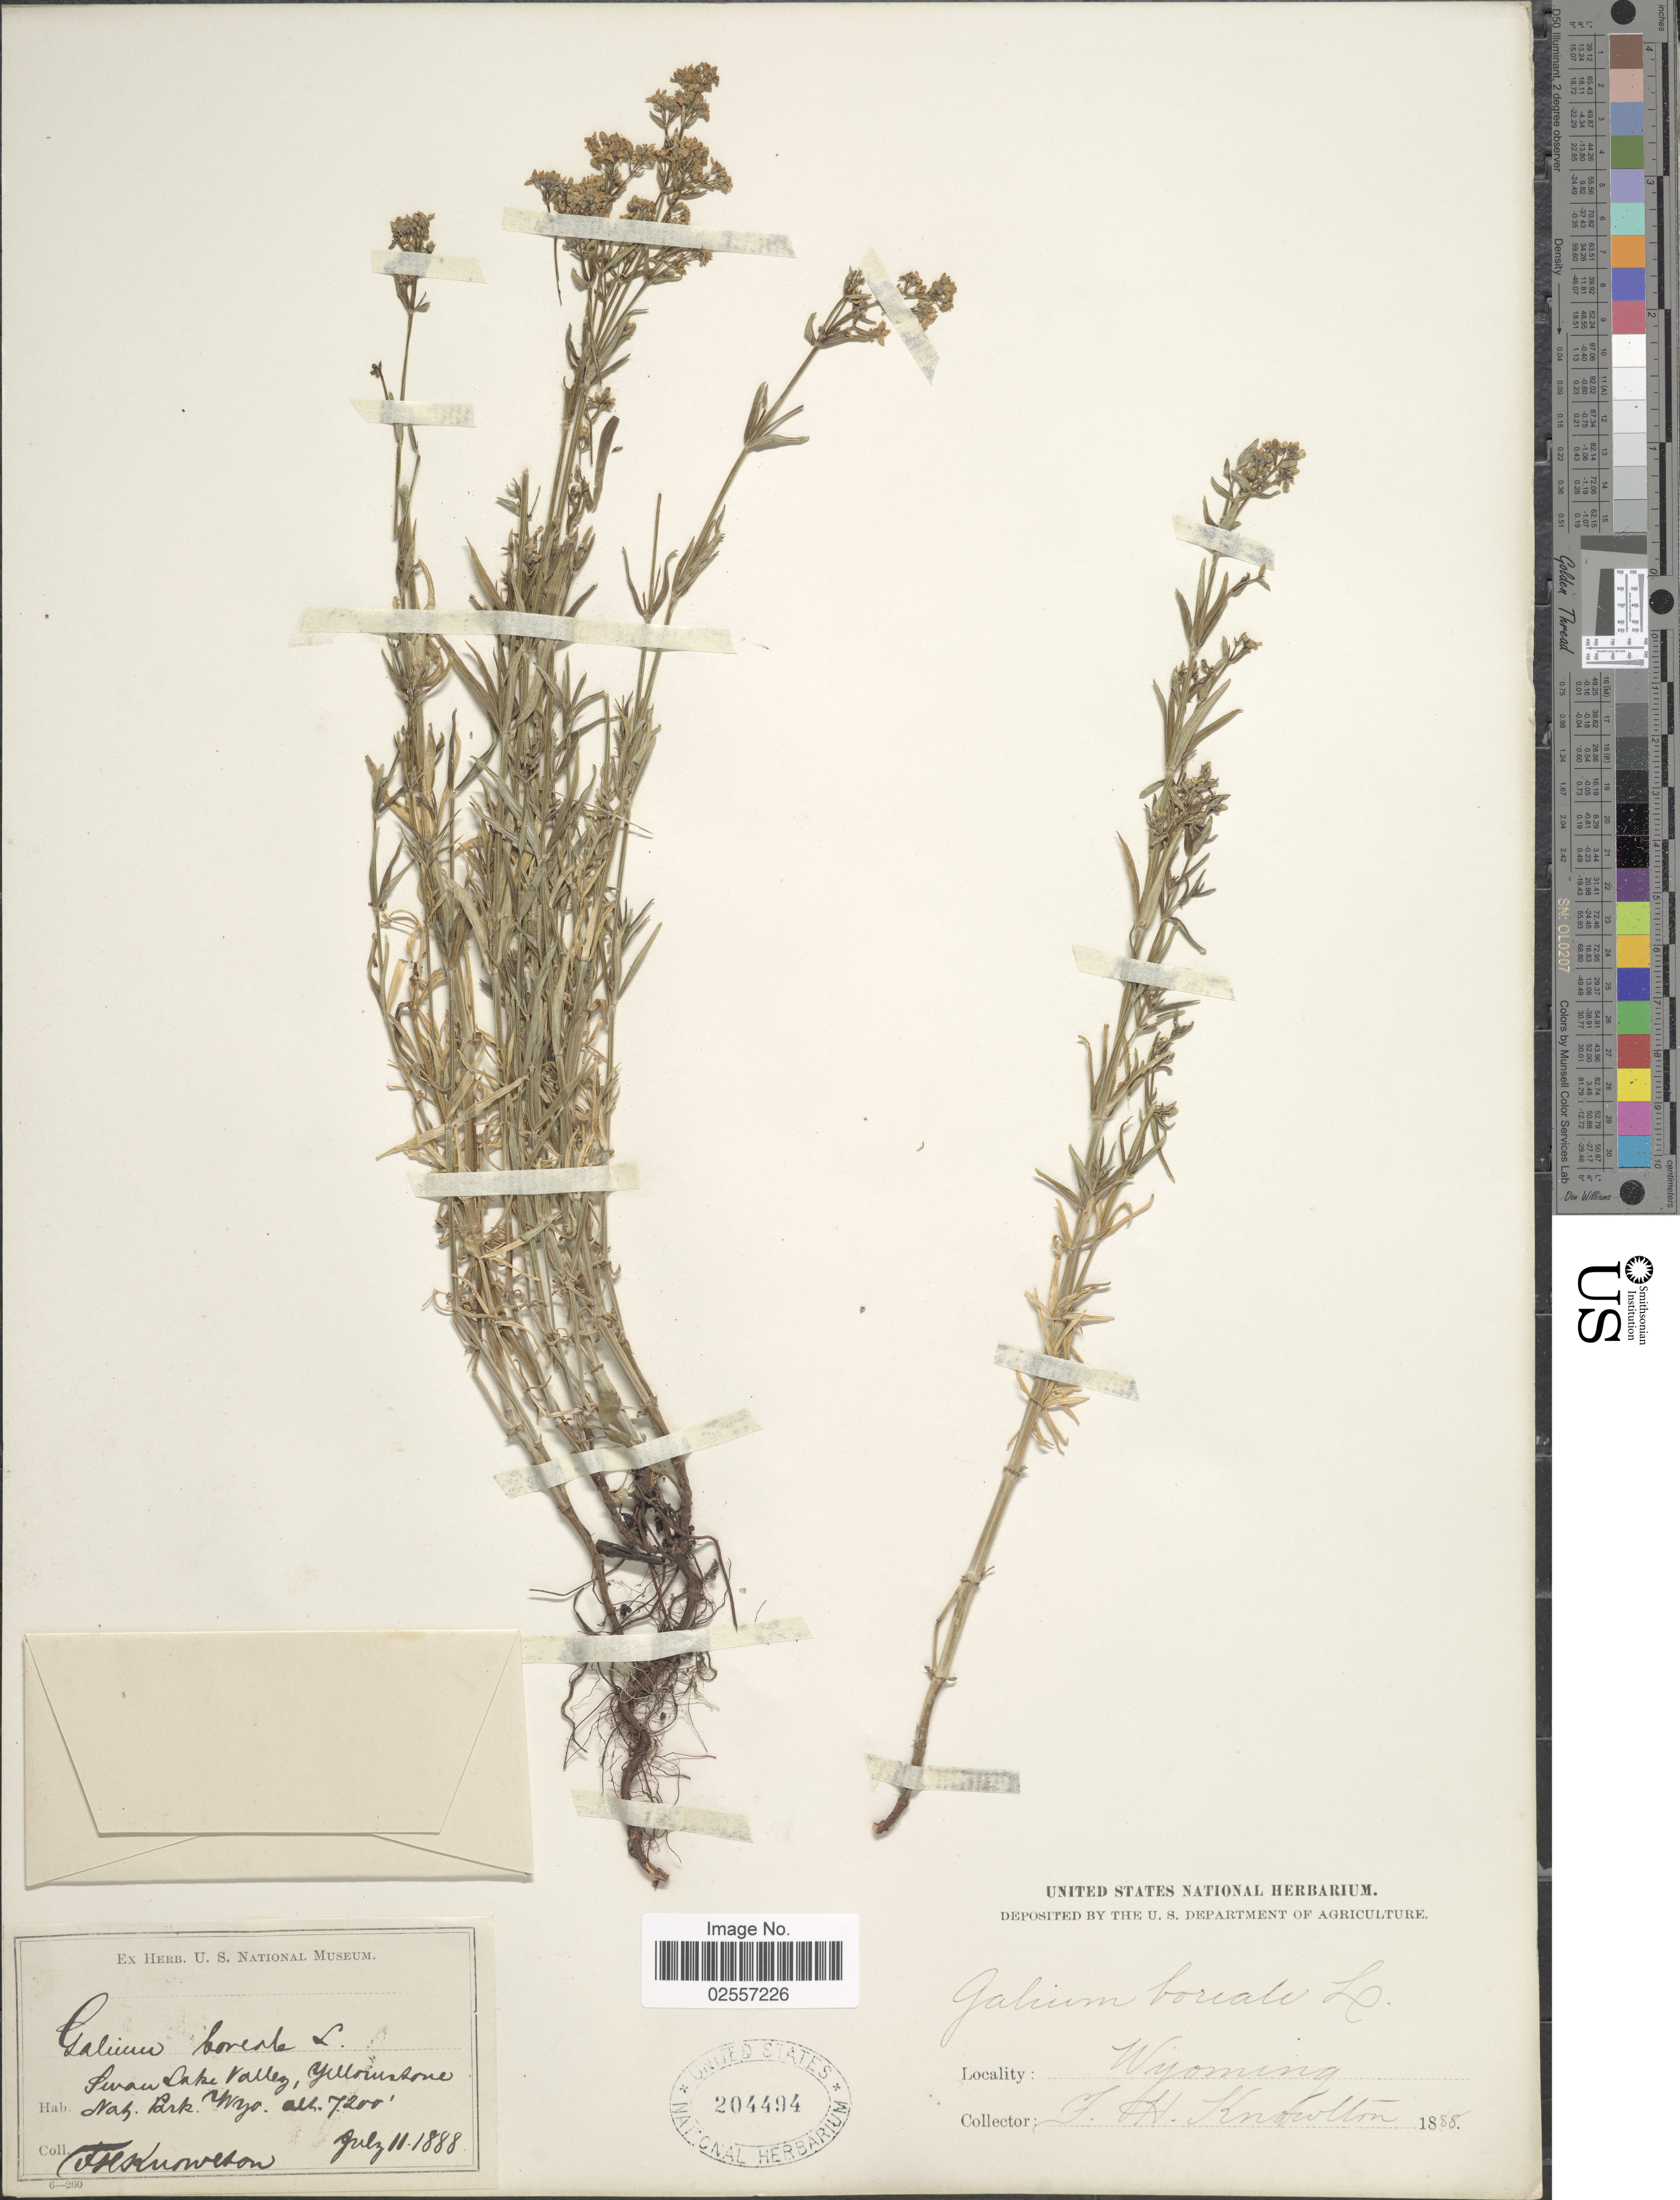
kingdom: Plantae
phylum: Tracheophyta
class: Magnoliopsida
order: Gentianales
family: Rubiaceae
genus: Galium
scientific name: Galium boreale L.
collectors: F. H. Knowlton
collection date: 1888-07-11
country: United States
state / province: Wyoming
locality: Swan Lake Valley, Yellowstone Nat. Park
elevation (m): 2195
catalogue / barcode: US 204494